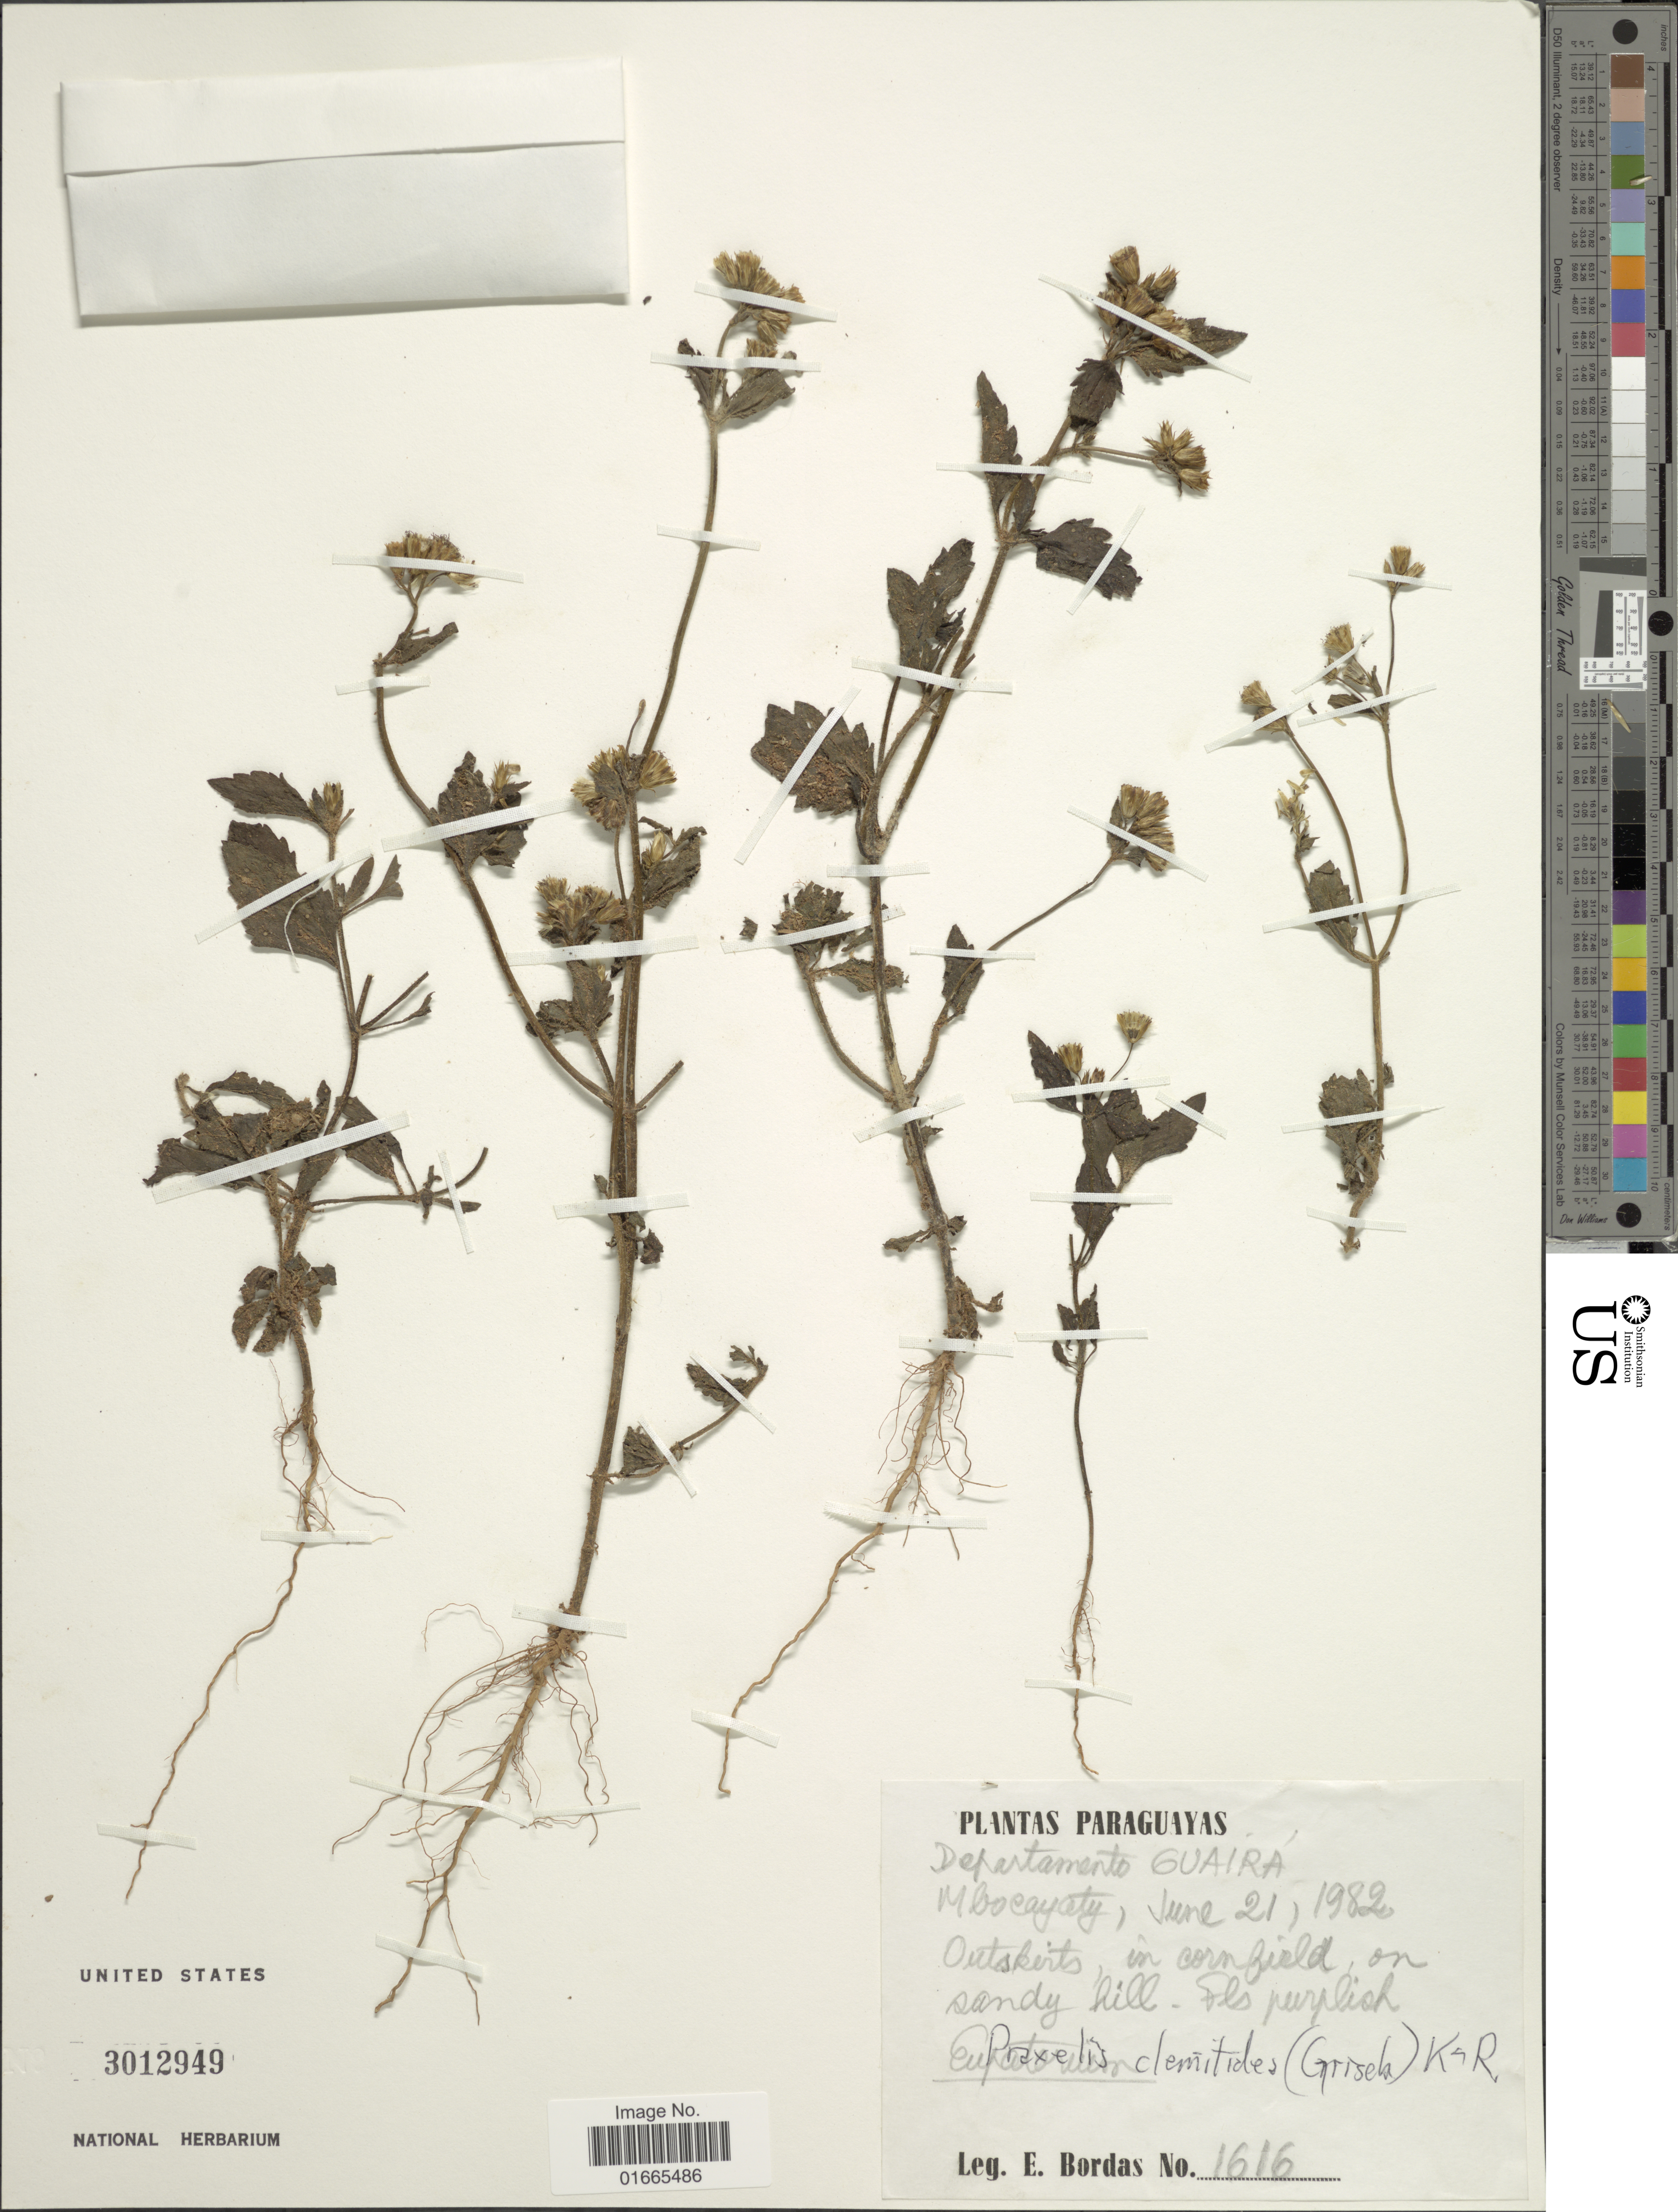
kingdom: Plantae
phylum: Tracheophyta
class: Magnoliopsida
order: Asterales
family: Asteraceae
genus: Praxelis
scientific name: Praxelis clematidea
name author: (Griseb.) R.M. King & H. Rob.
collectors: E. Bordas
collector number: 1616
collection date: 1982-06-21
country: Paraguay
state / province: Guaira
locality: Departamento Guaira, Mbocayaty.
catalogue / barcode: US 3012949